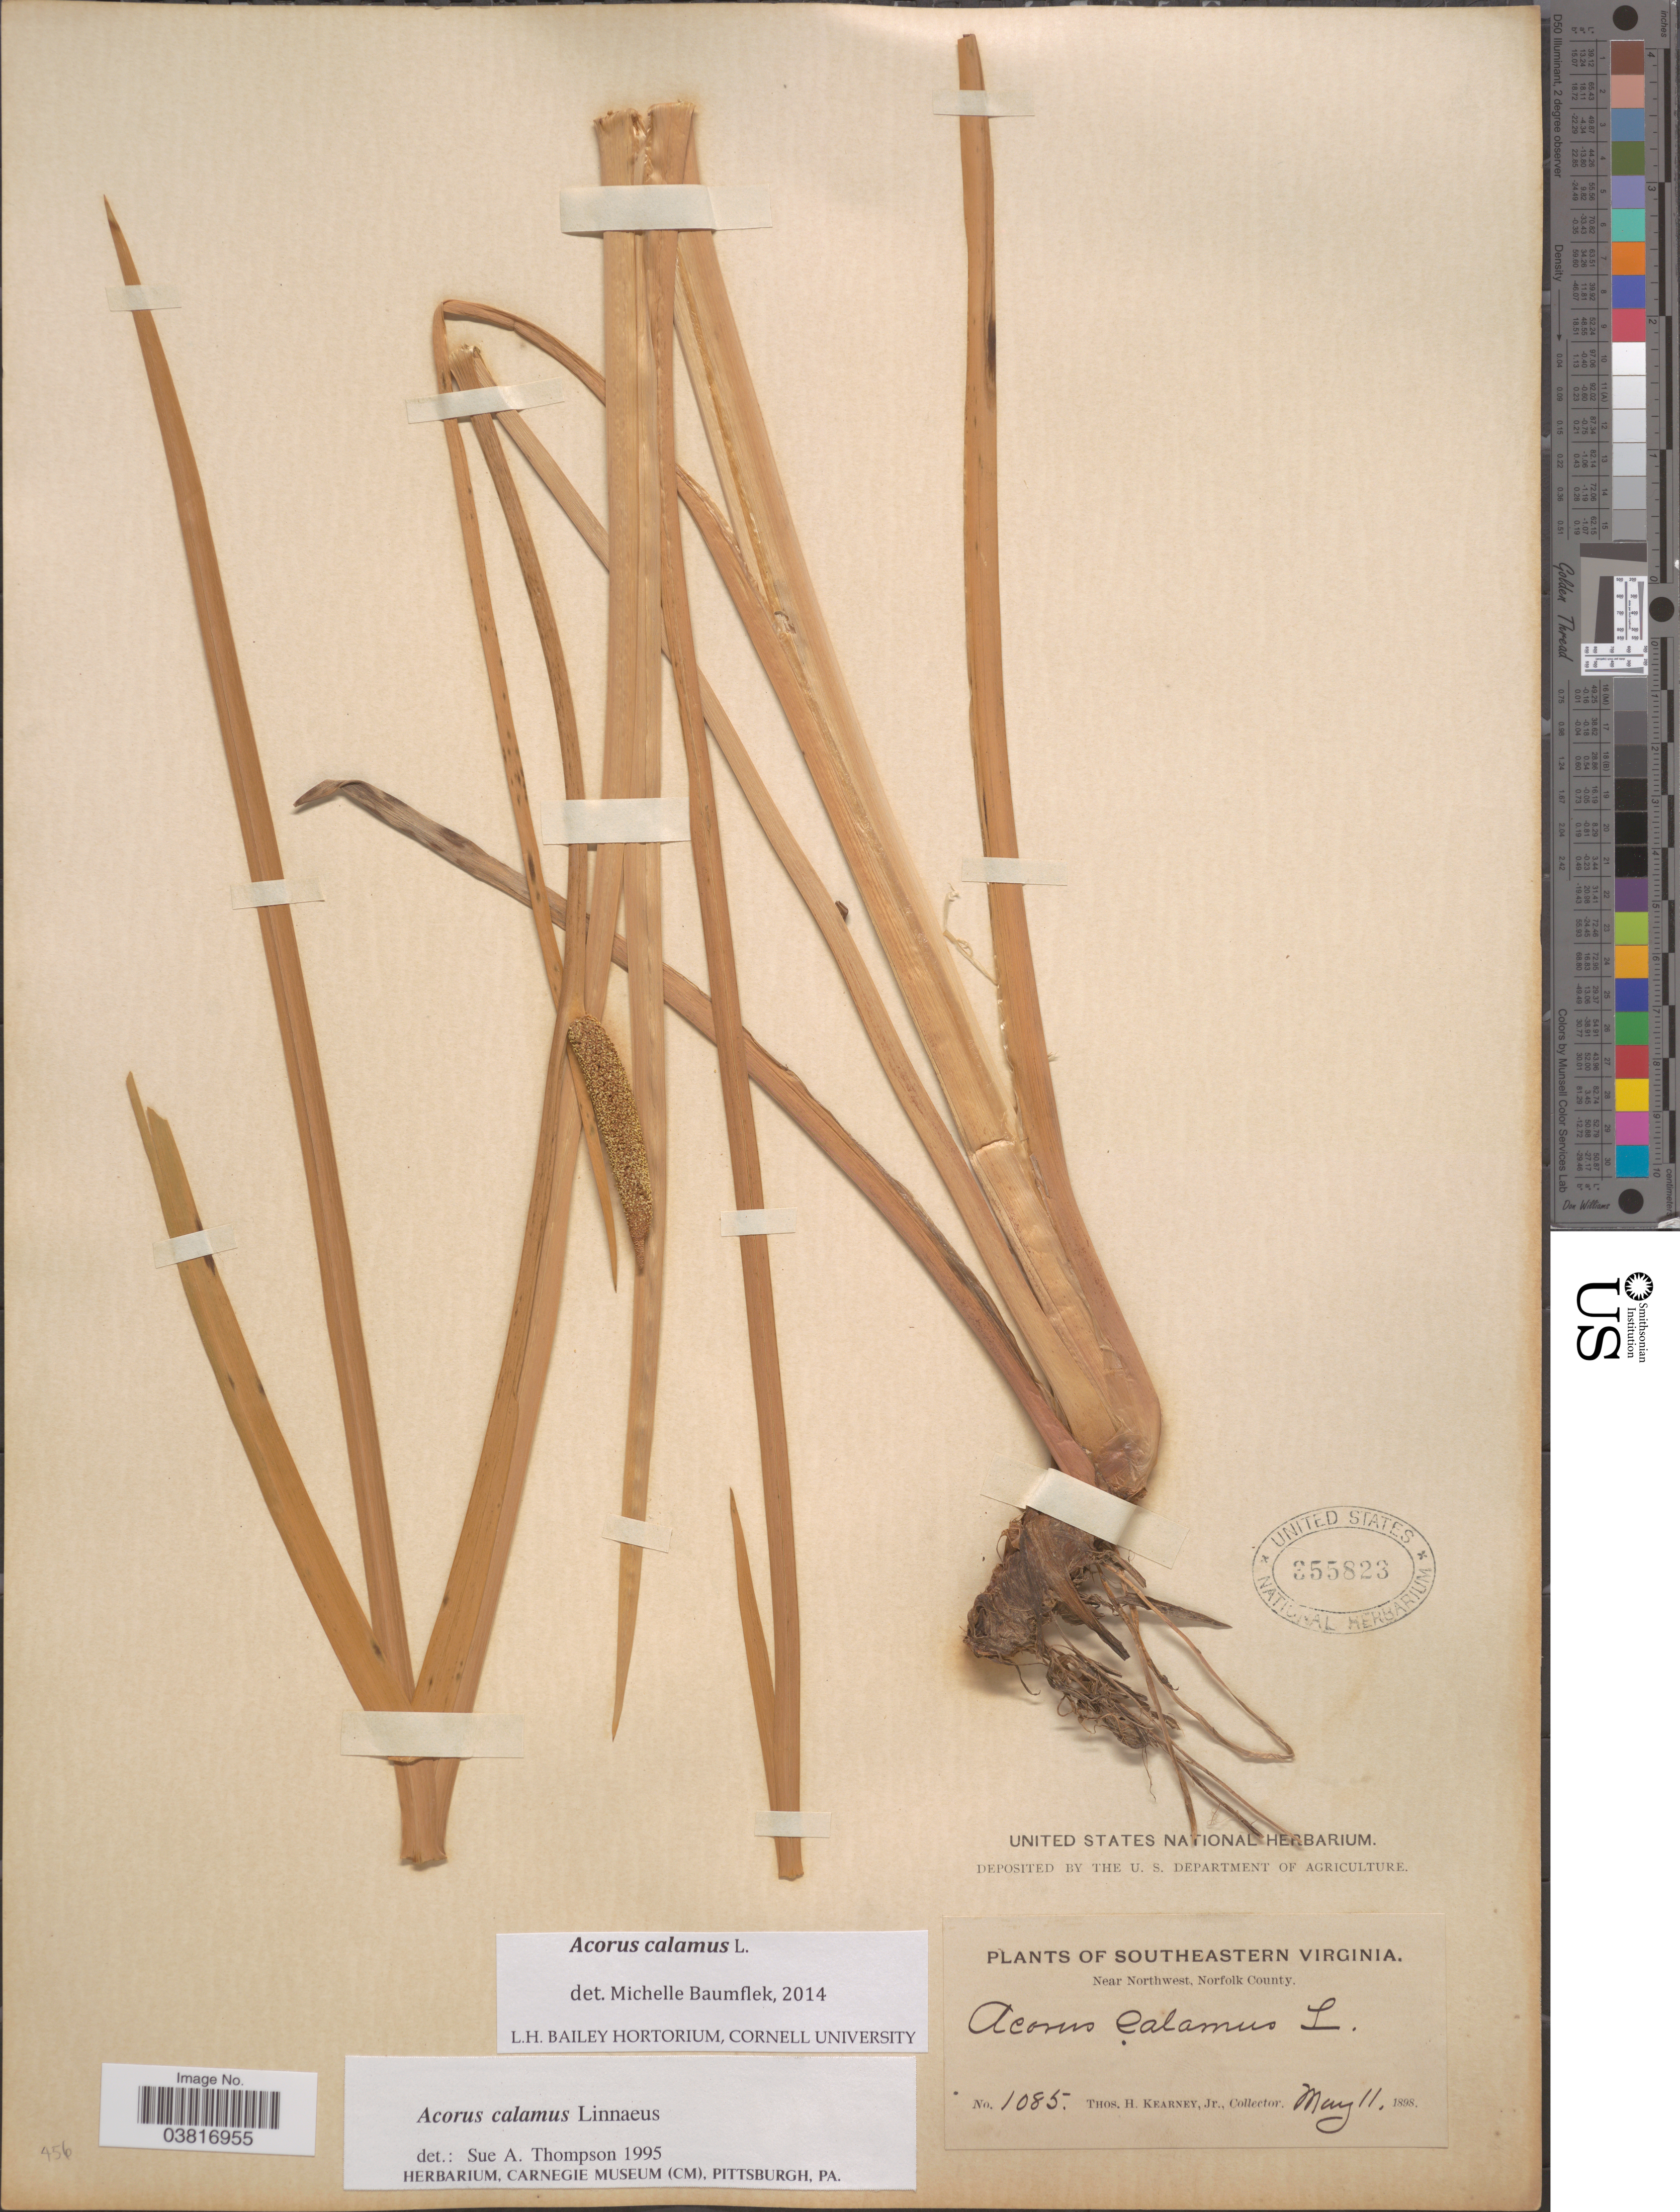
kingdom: Plantae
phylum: Tracheophyta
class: Liliopsida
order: Acorales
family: Acoraceae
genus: Acorus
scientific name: Acorus calamus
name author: L.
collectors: T. H. Kearney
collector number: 1085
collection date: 1898-05-11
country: United States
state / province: Virginia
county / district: City of Chesapeake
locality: Southeastern Virginia. Near Northwest, Norfolk County.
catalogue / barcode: US 355823